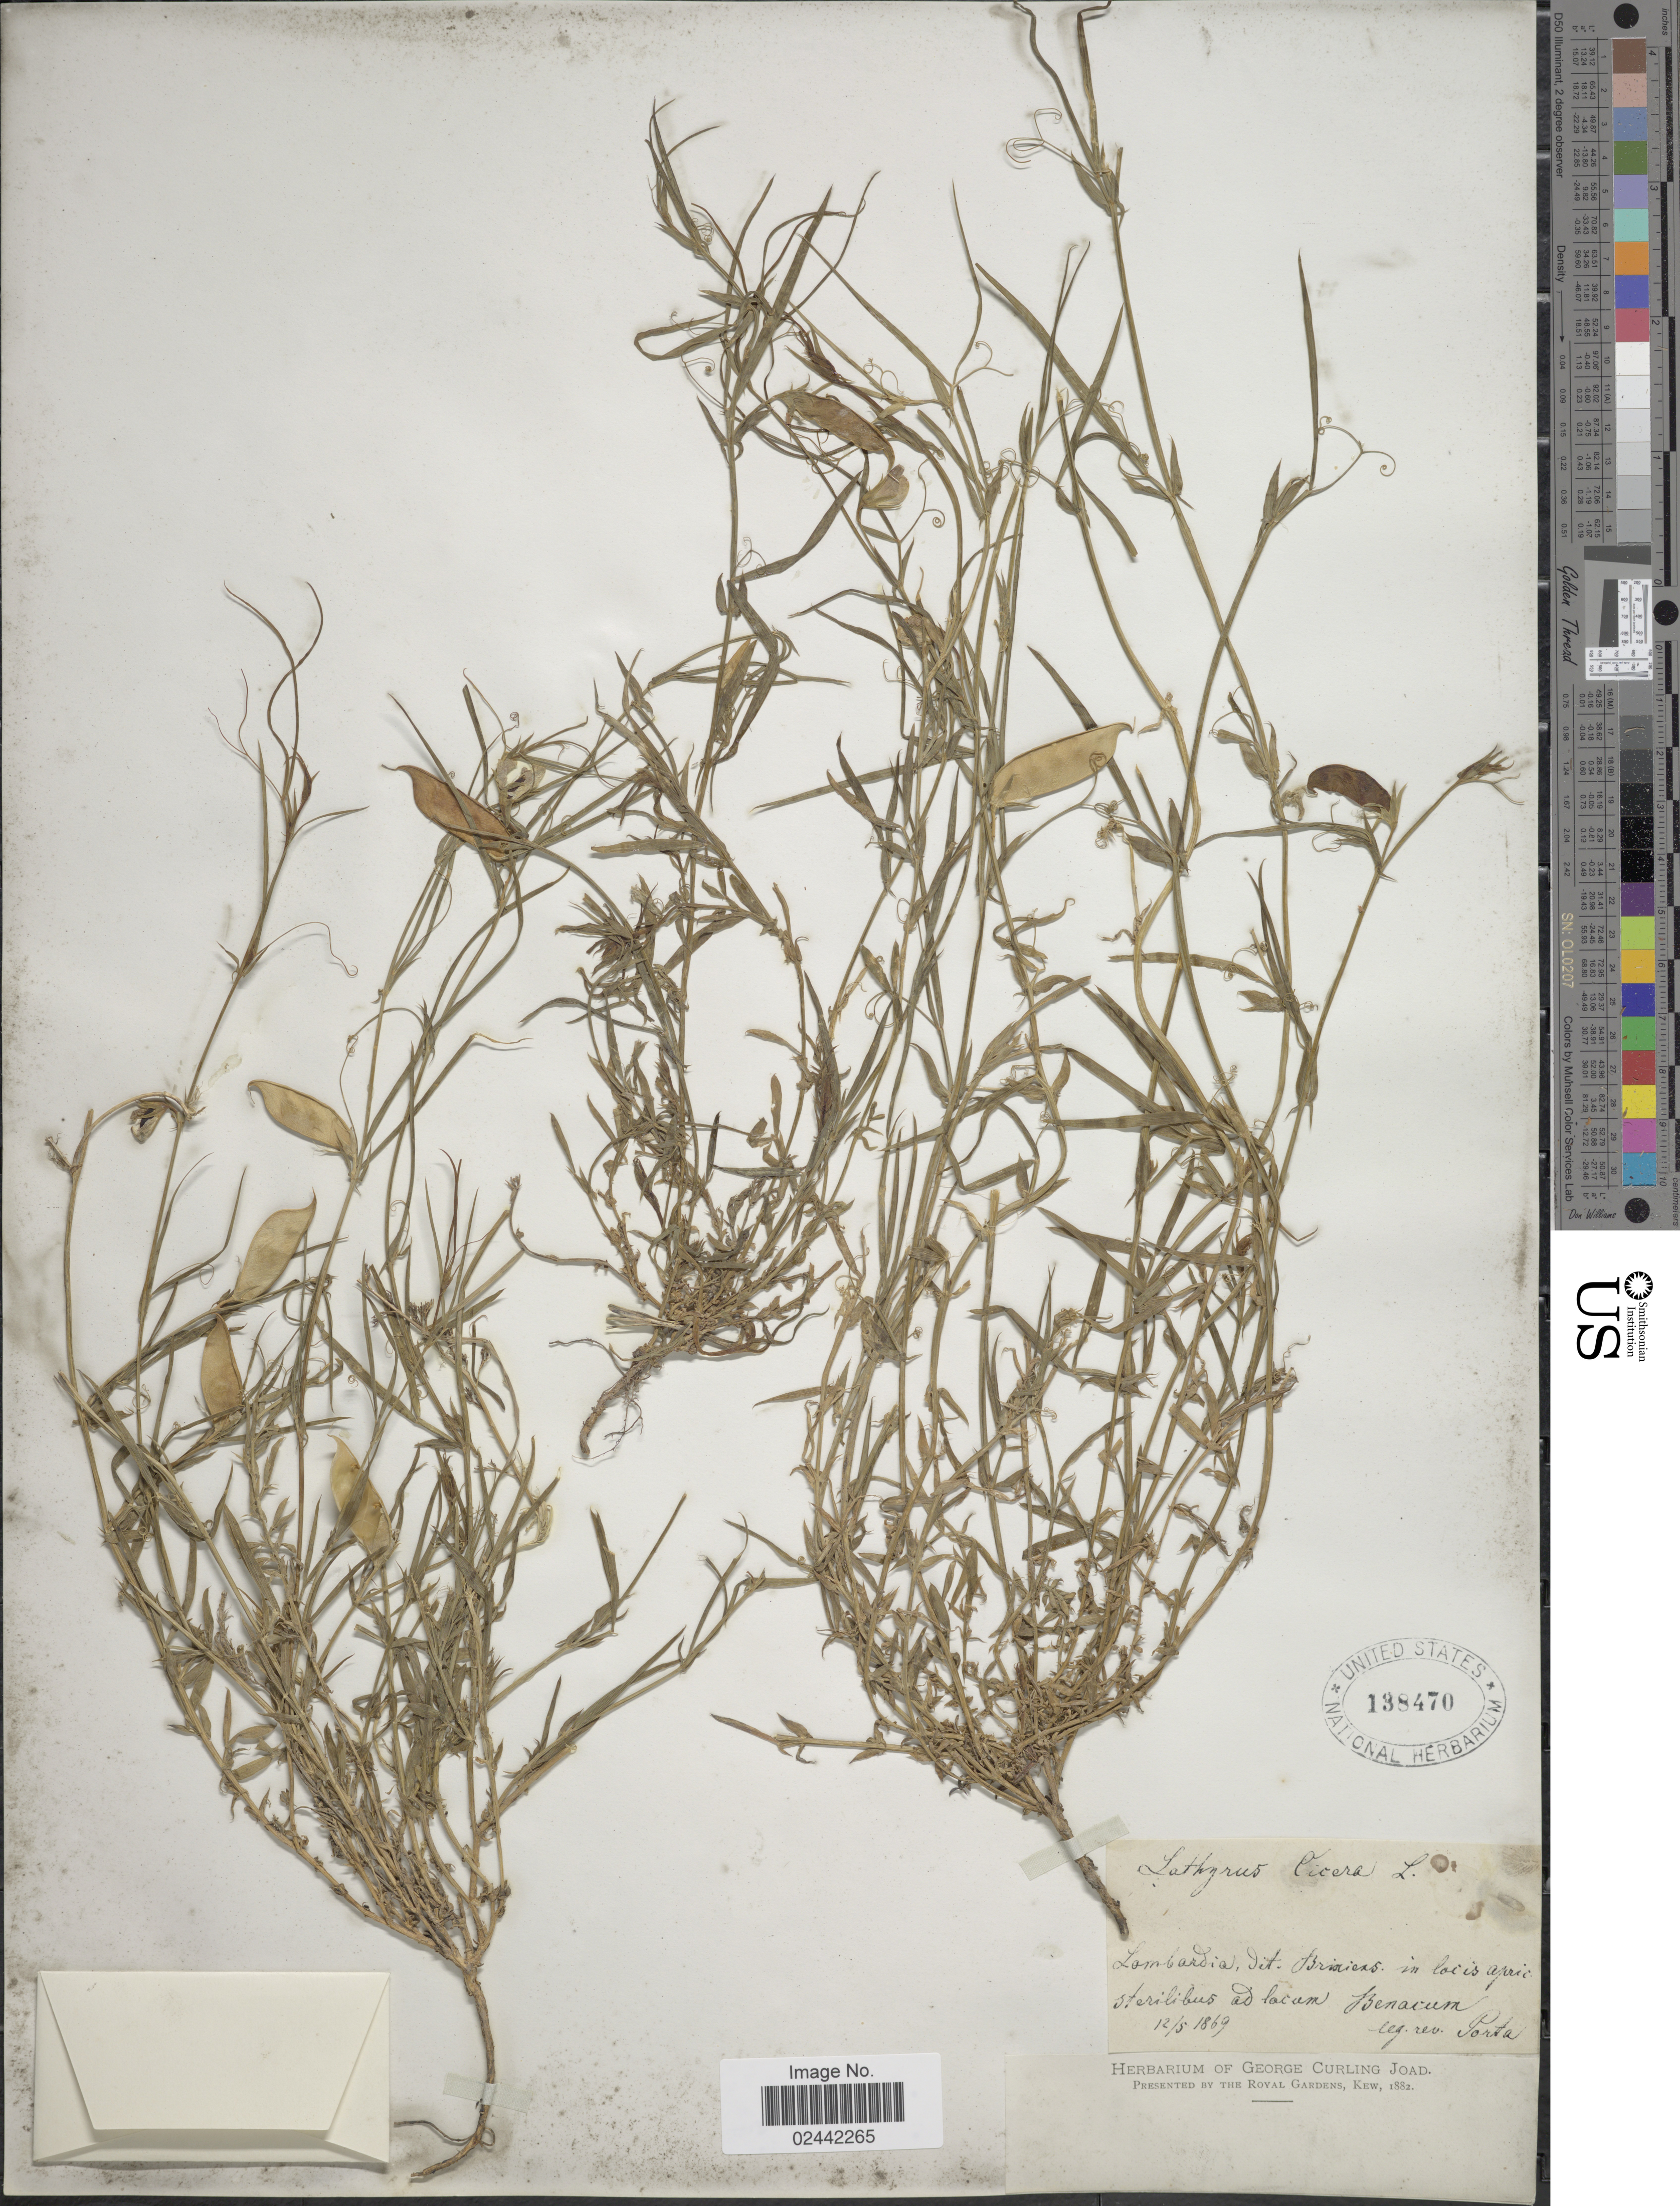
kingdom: Plantae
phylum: Tracheophyta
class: Magnoliopsida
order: Fabales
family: Fabaceae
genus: Lathyrus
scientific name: Lathyrus cicera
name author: L.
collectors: -- Porta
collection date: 1869-05-12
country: Italy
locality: Sterilibus ad lacum Benacum.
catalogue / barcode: US 138470